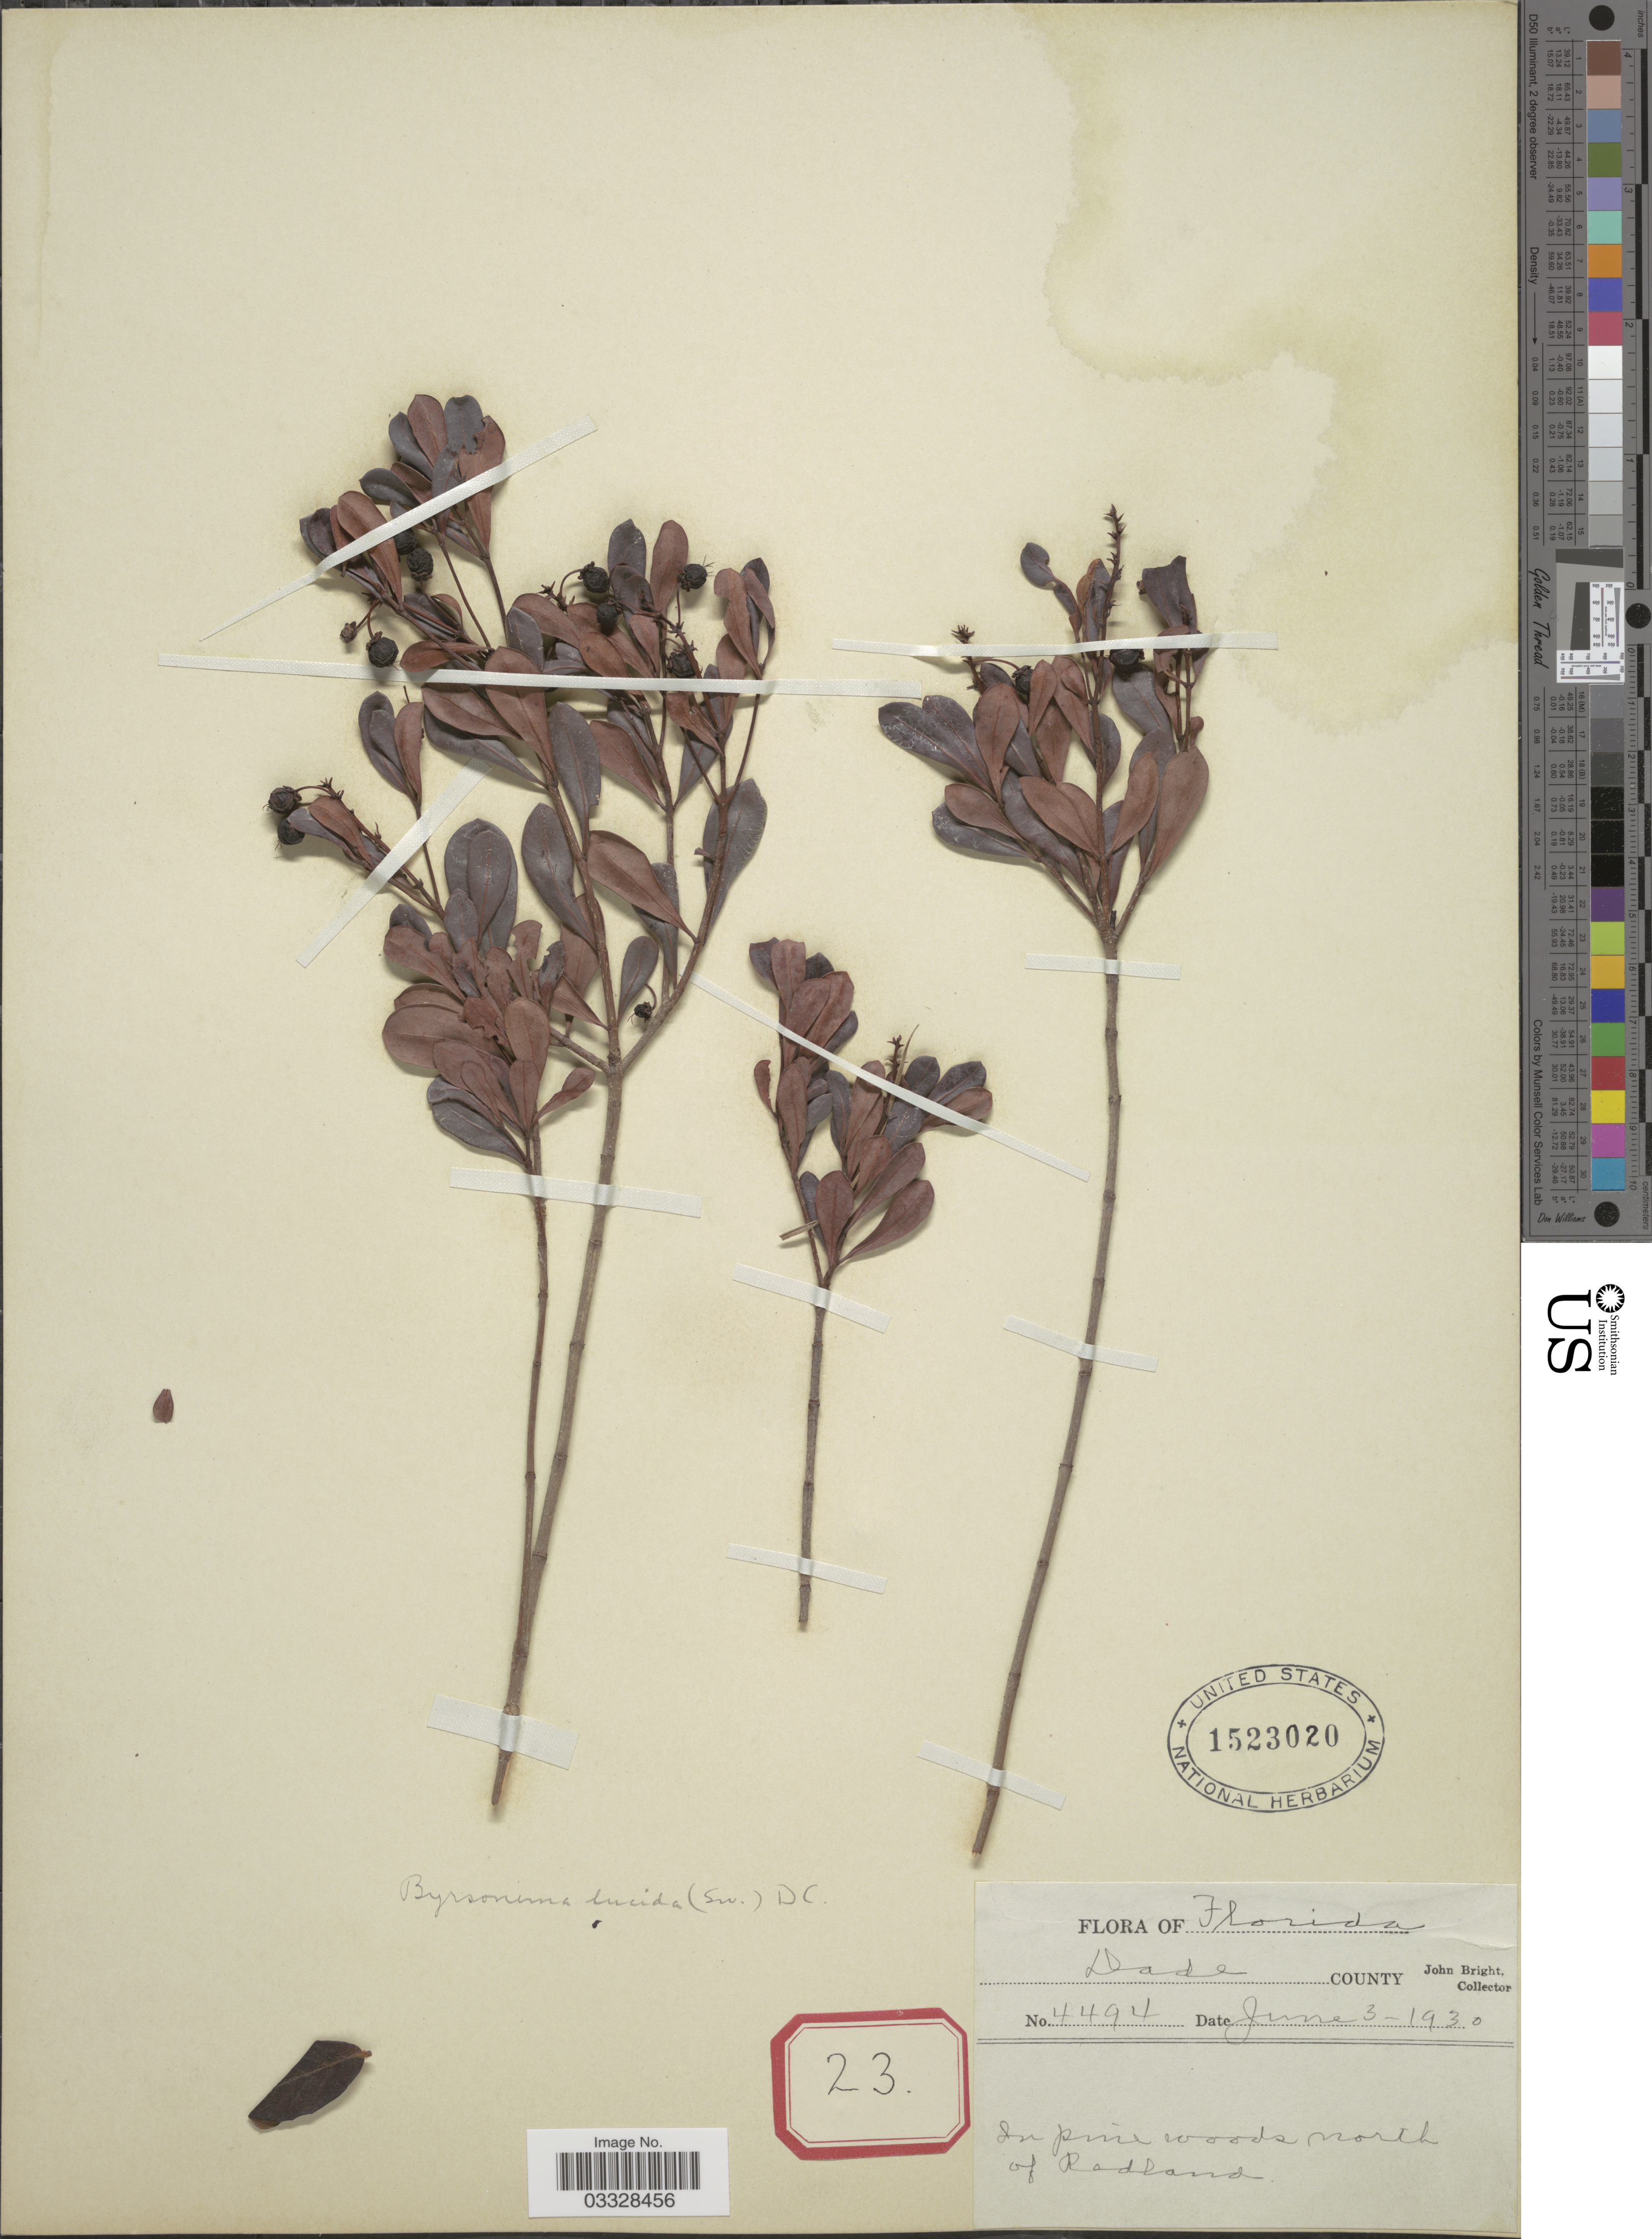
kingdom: Plantae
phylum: Tracheophyta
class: Magnoliopsida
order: Malpighiales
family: Malpighiaceae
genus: Byrsonima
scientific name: Byrsonima lucida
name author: (Mill.) DC.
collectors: J. Bright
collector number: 4494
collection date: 1930-06-03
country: United States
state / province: Florida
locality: Dade County. In pine woods north of Redland.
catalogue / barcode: US 1523020